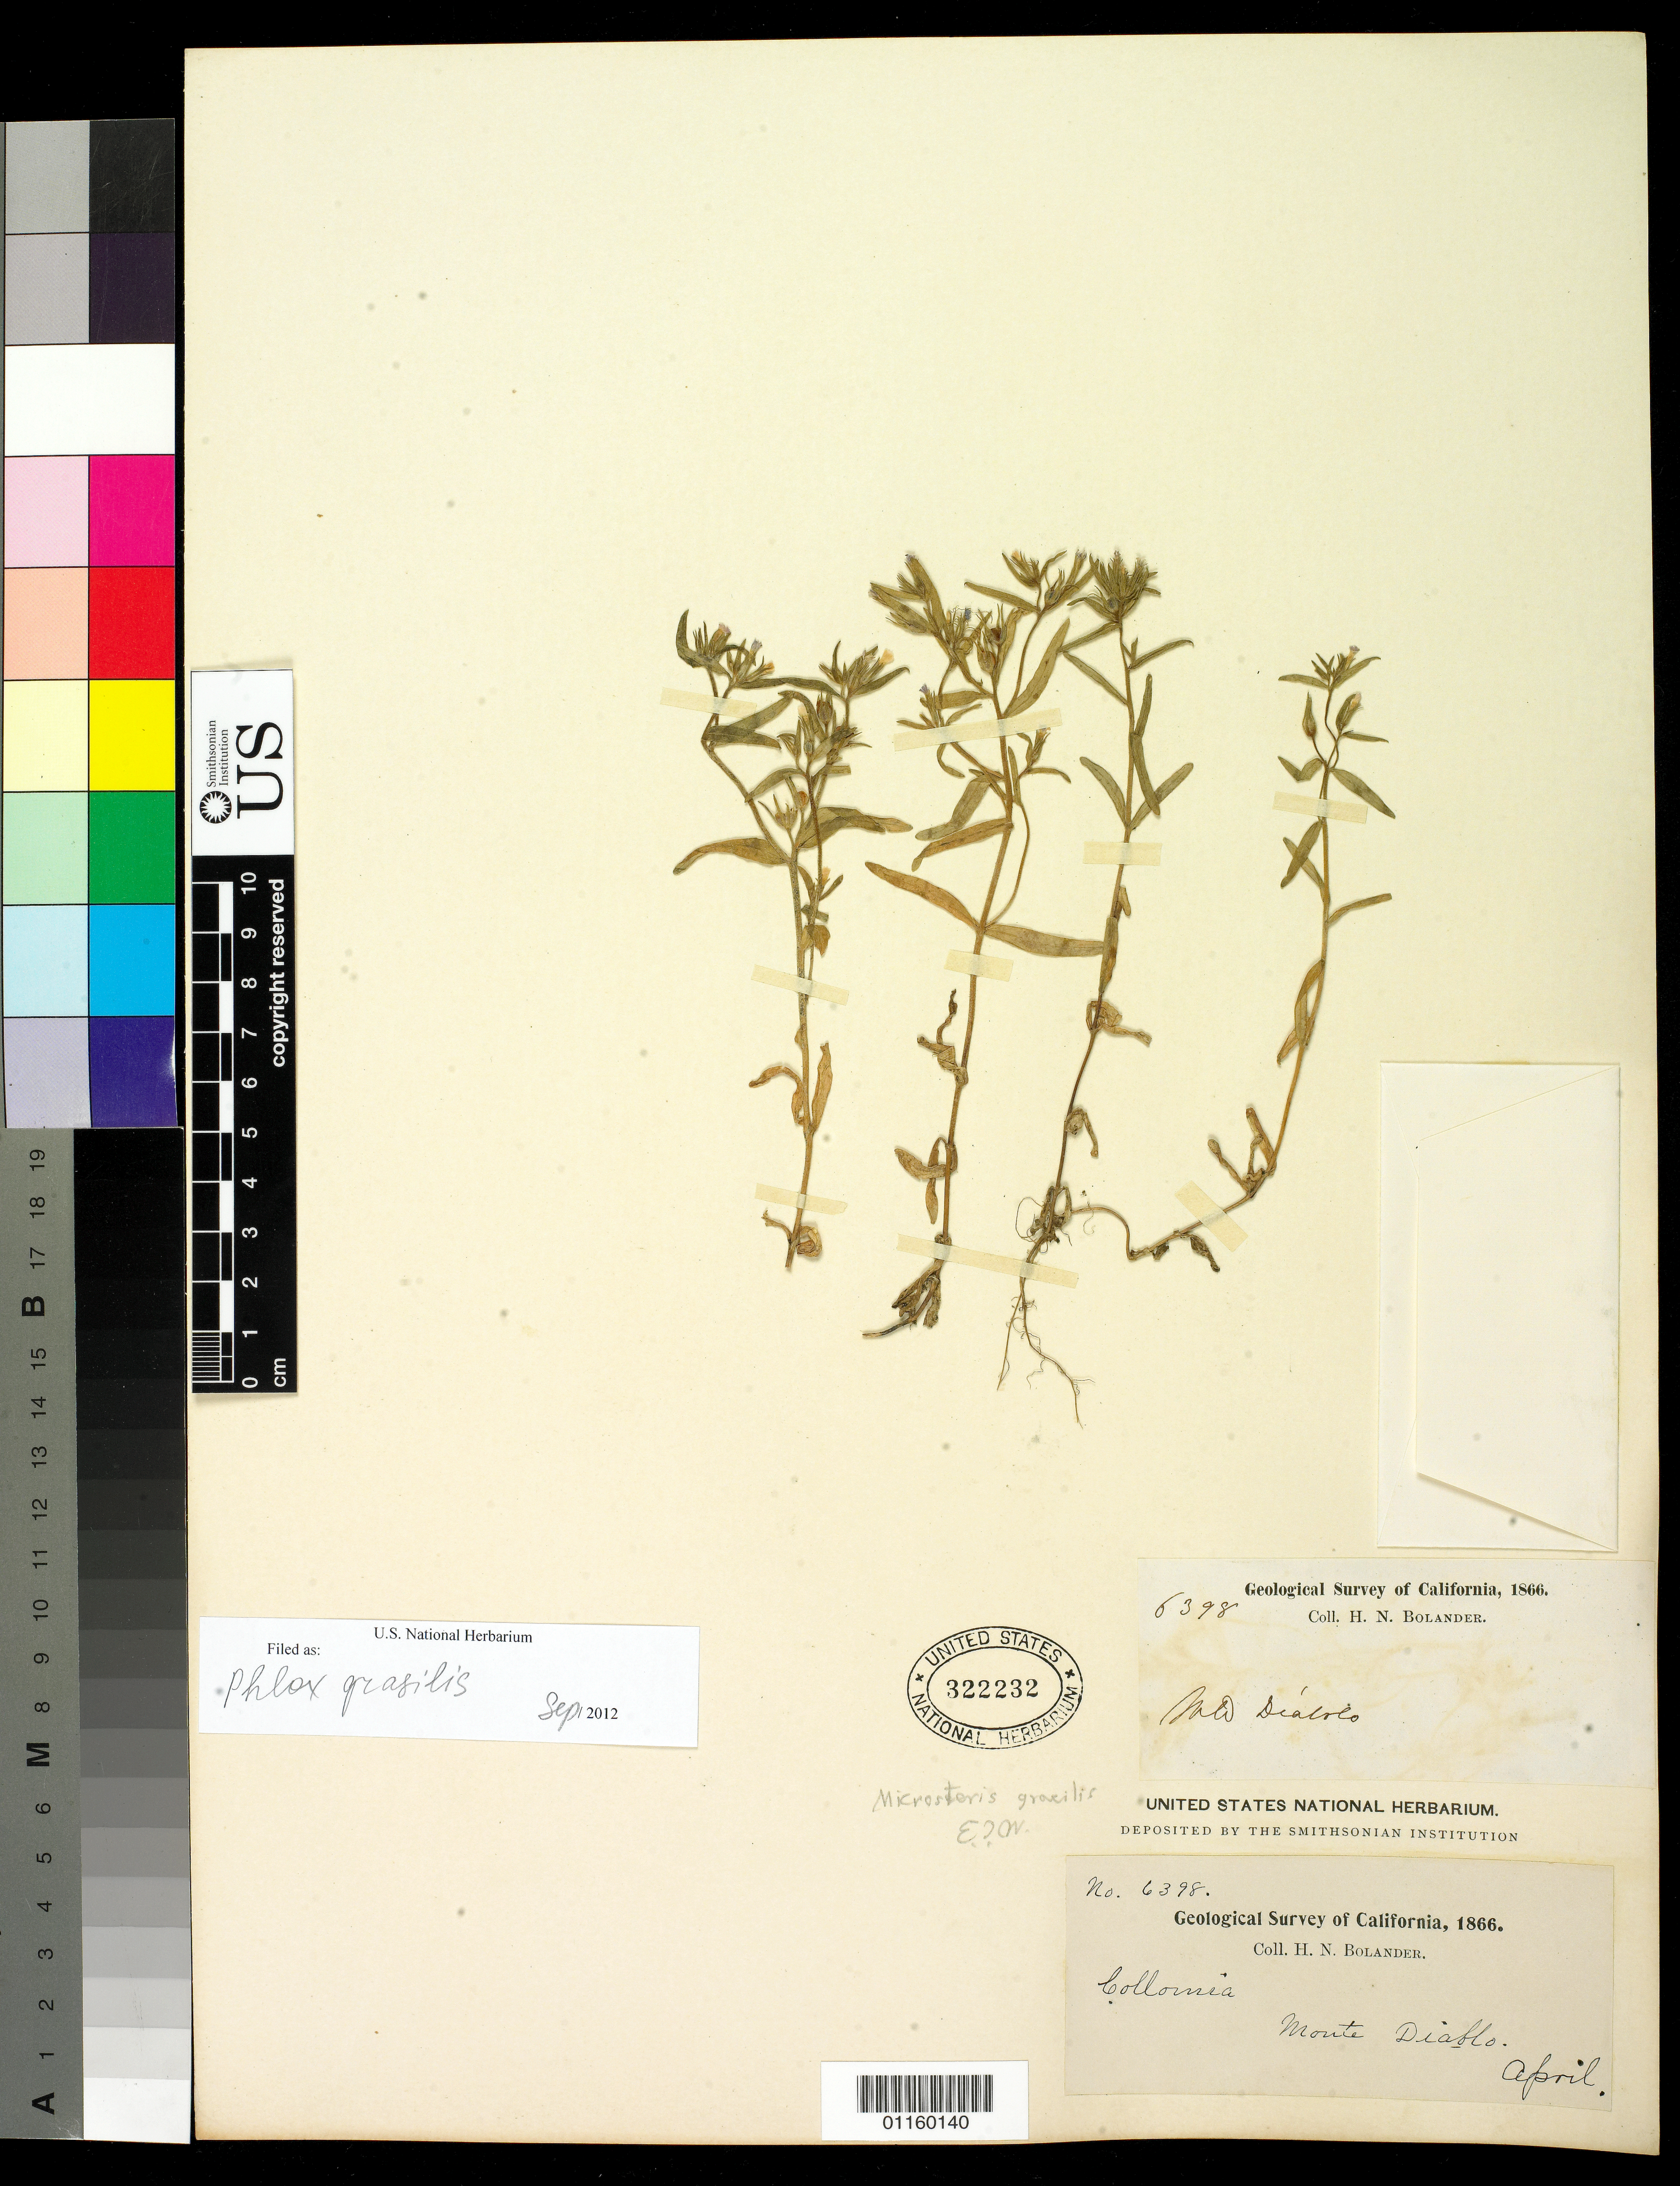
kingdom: Plantae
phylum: Tracheophyta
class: Magnoliopsida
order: Ericales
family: Polemoniaceae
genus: Microsteris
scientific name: Microsteris gracilis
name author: (Hook.) Greene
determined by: (US) Smithsonian Institution - National Museum of Natural History - Department of Botany (UNITED STATES)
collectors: H. Bolander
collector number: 6398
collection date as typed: Apr 1866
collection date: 1866-04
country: United States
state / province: California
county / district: Contra Costa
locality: Monte Diablo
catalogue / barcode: US 322232